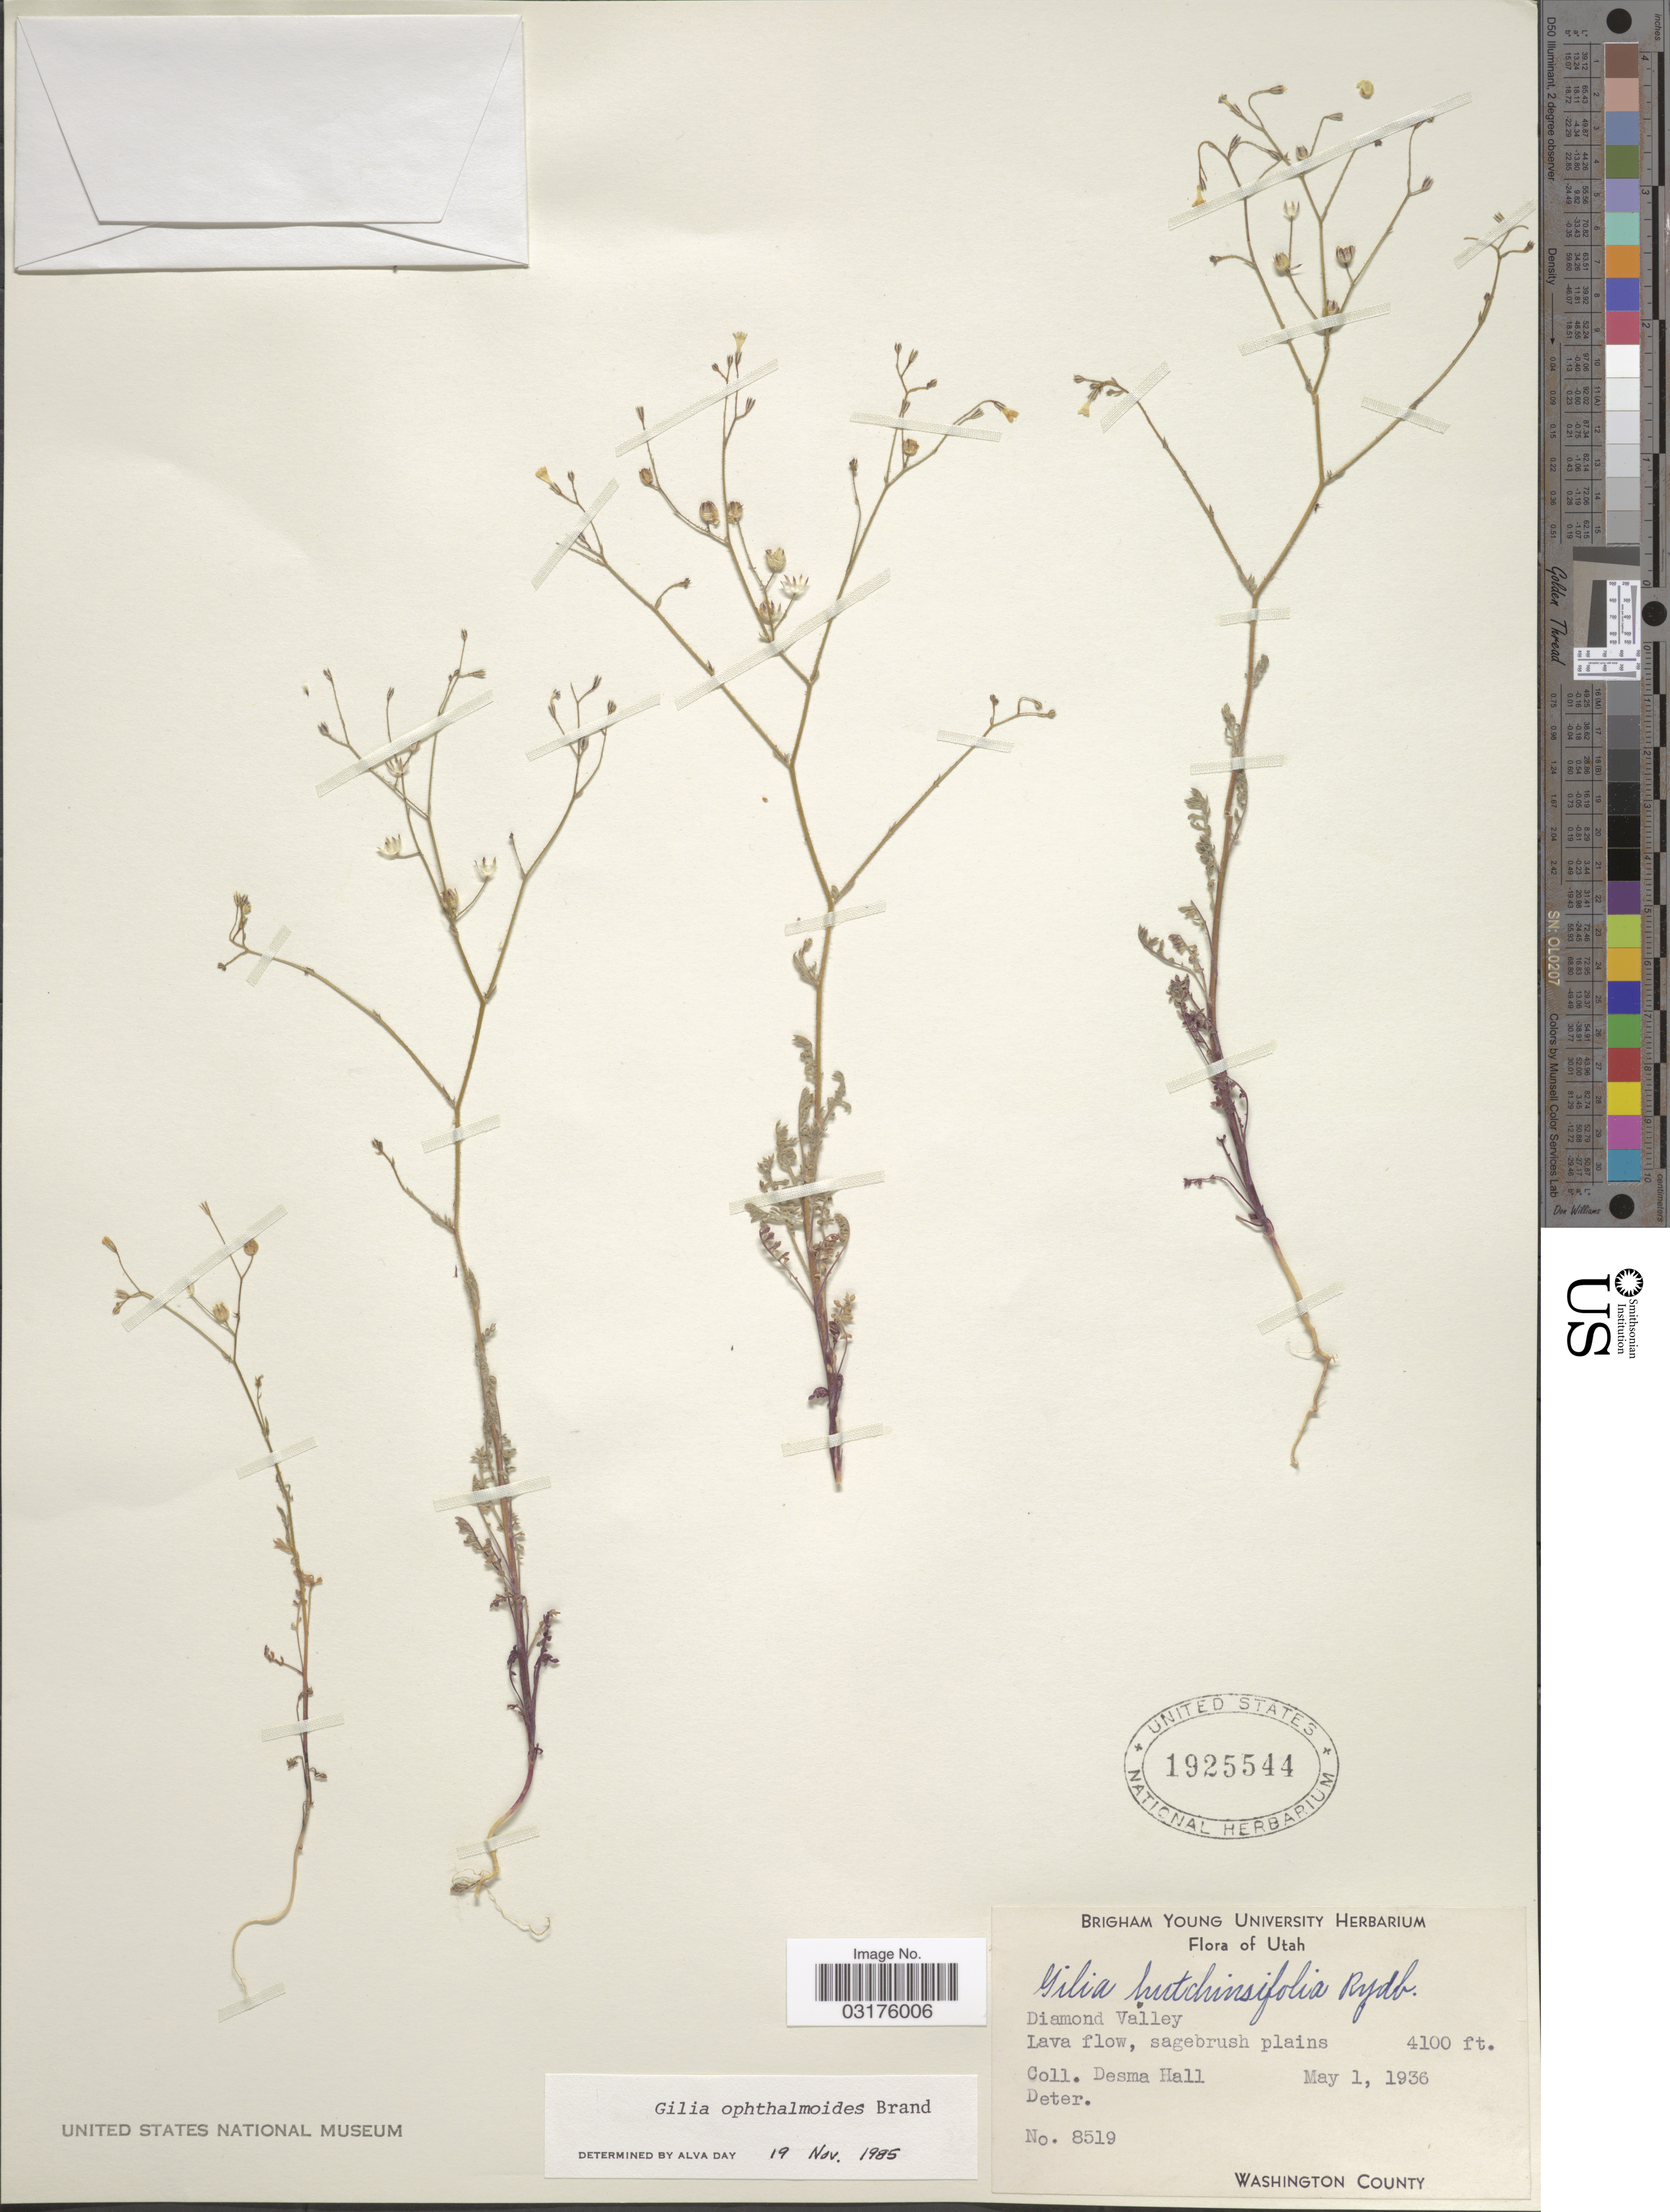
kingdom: Plantae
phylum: Tracheophyta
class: Magnoliopsida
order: Ericales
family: Polemoniaceae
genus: Gilia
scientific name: Gilia ophthalmoides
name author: Brand in Engl.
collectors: D. Hall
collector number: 8519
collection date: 1936-05-01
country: United States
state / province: Utah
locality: Diamond Valley.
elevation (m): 1250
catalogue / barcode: US 1925544